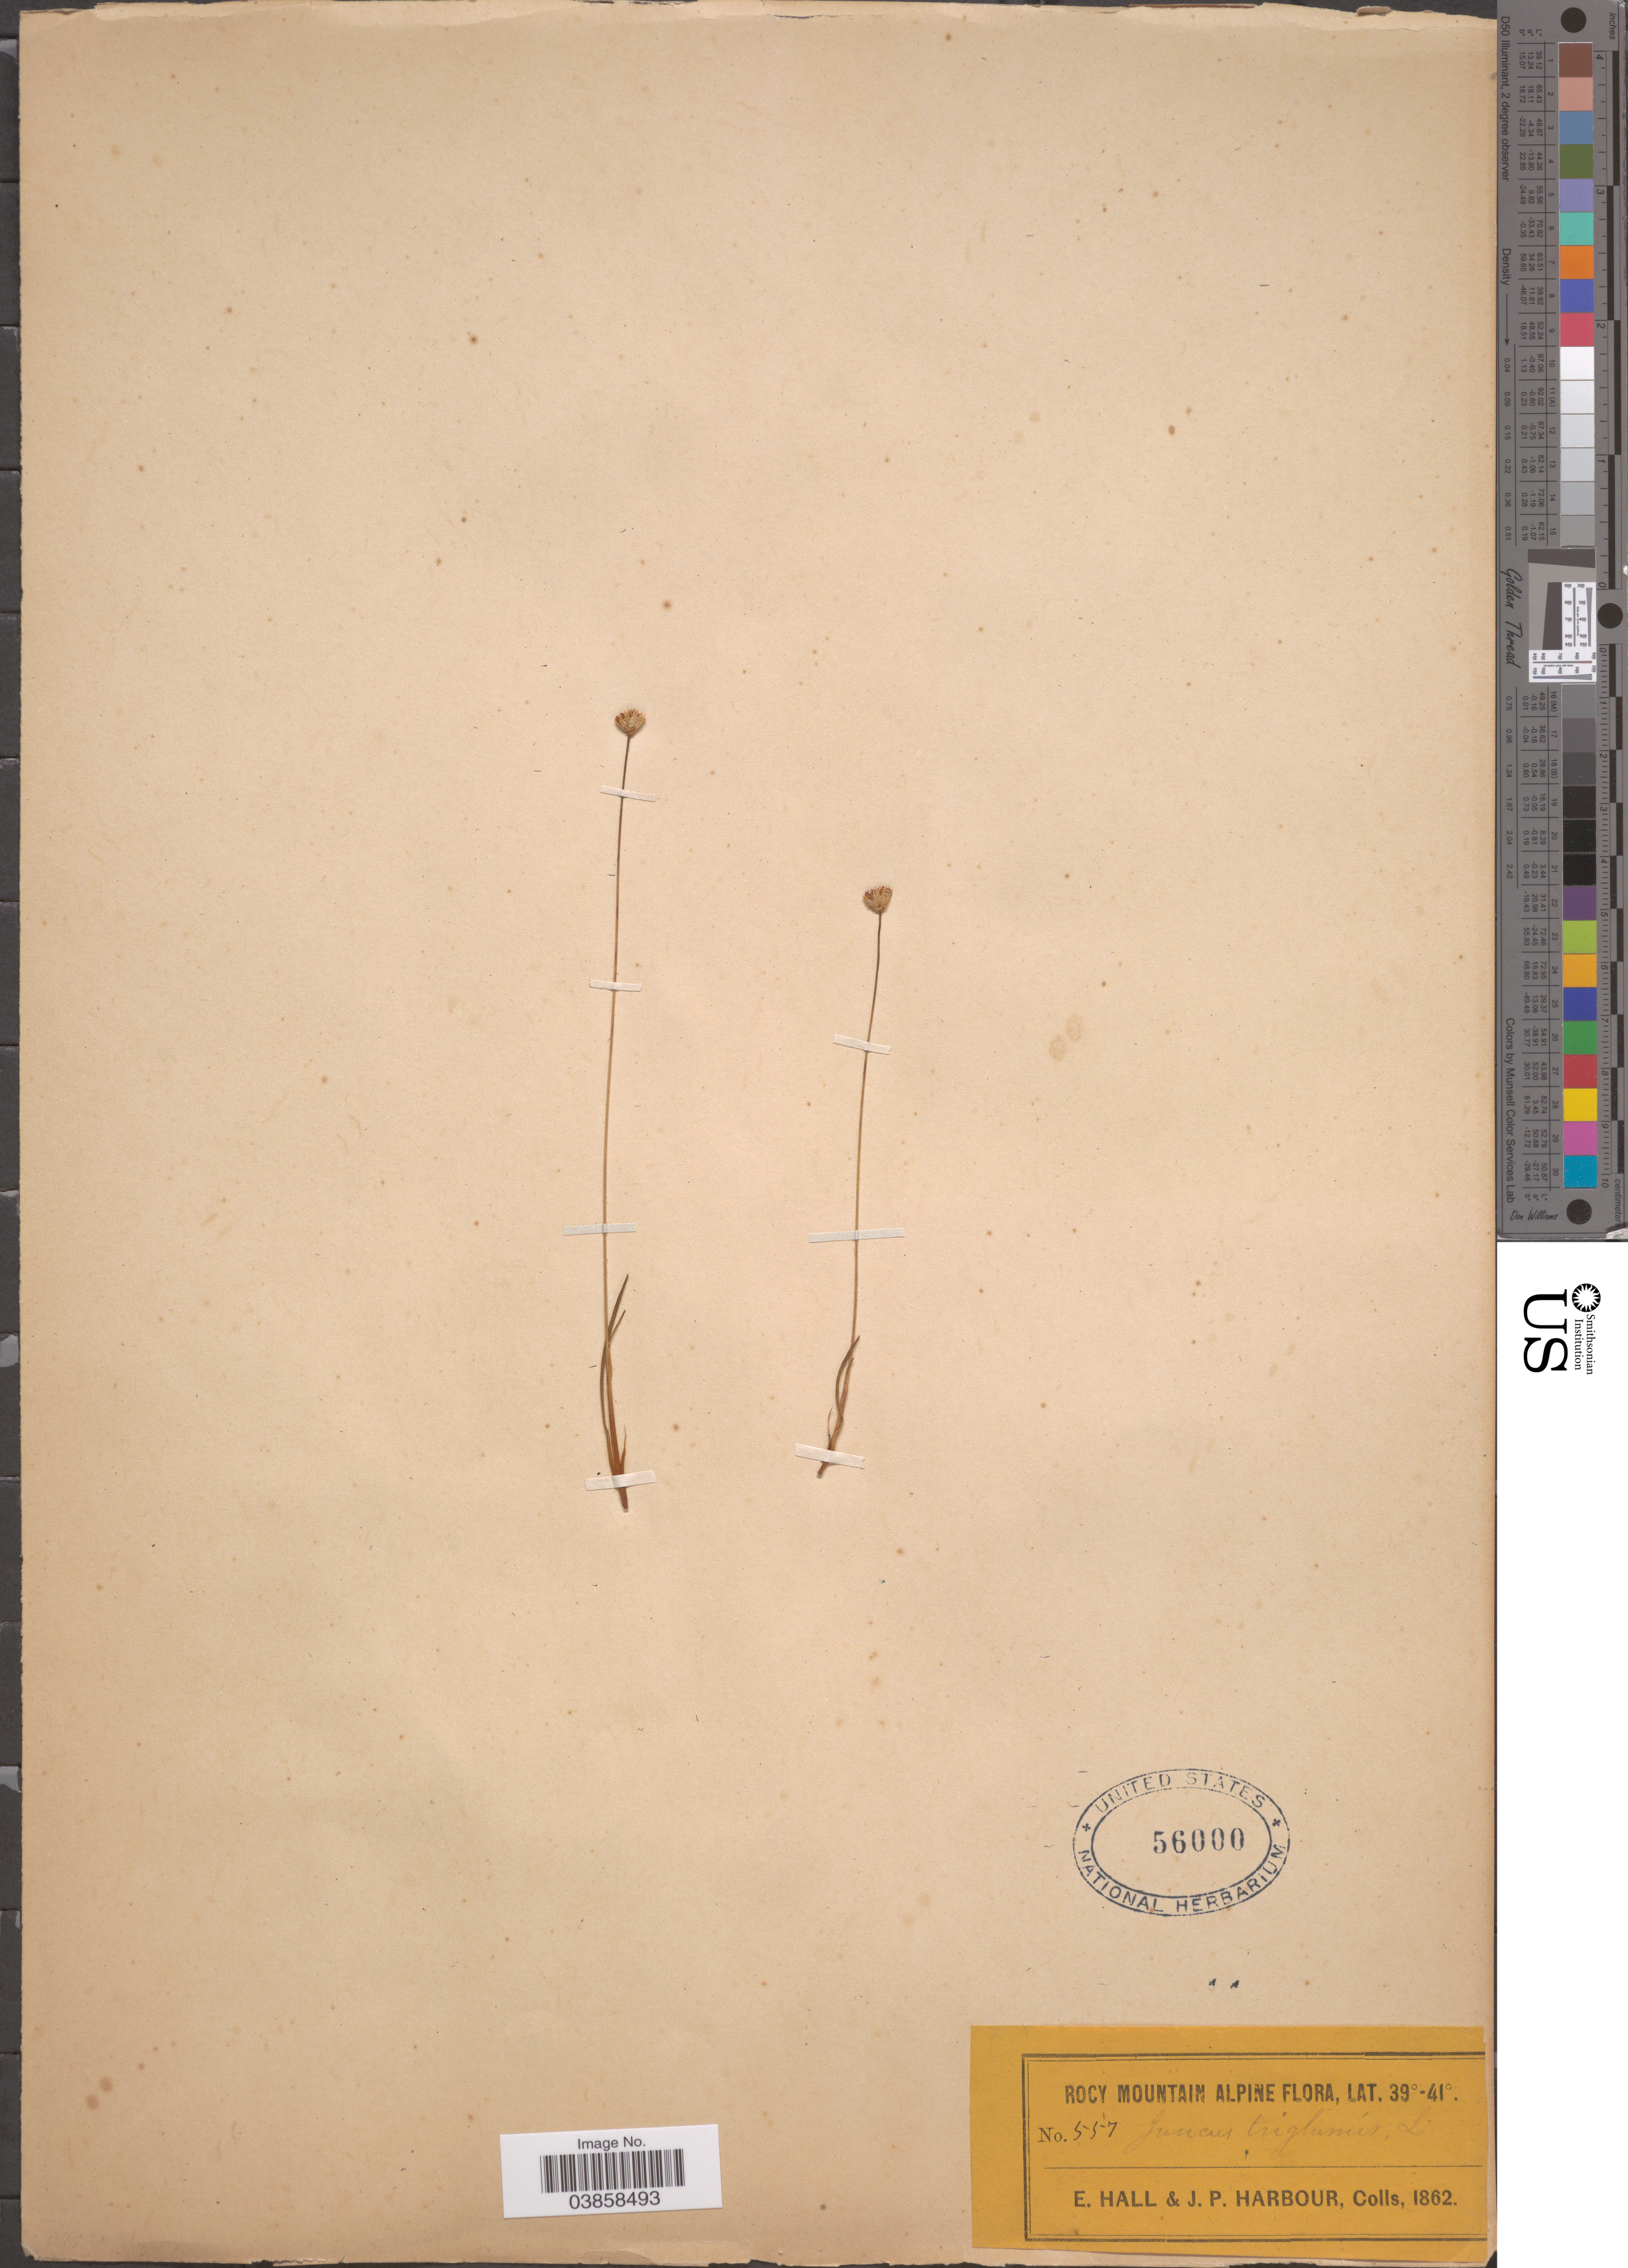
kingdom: Plantae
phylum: Tracheophyta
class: Liliopsida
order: Poales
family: Juncaceae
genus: Juncus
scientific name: Juncus triglumis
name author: L.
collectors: E. Hall & J. Harbour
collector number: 557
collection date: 1862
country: United States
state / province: Colorado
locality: Rocky Mountain Alpine.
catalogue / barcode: US 56000